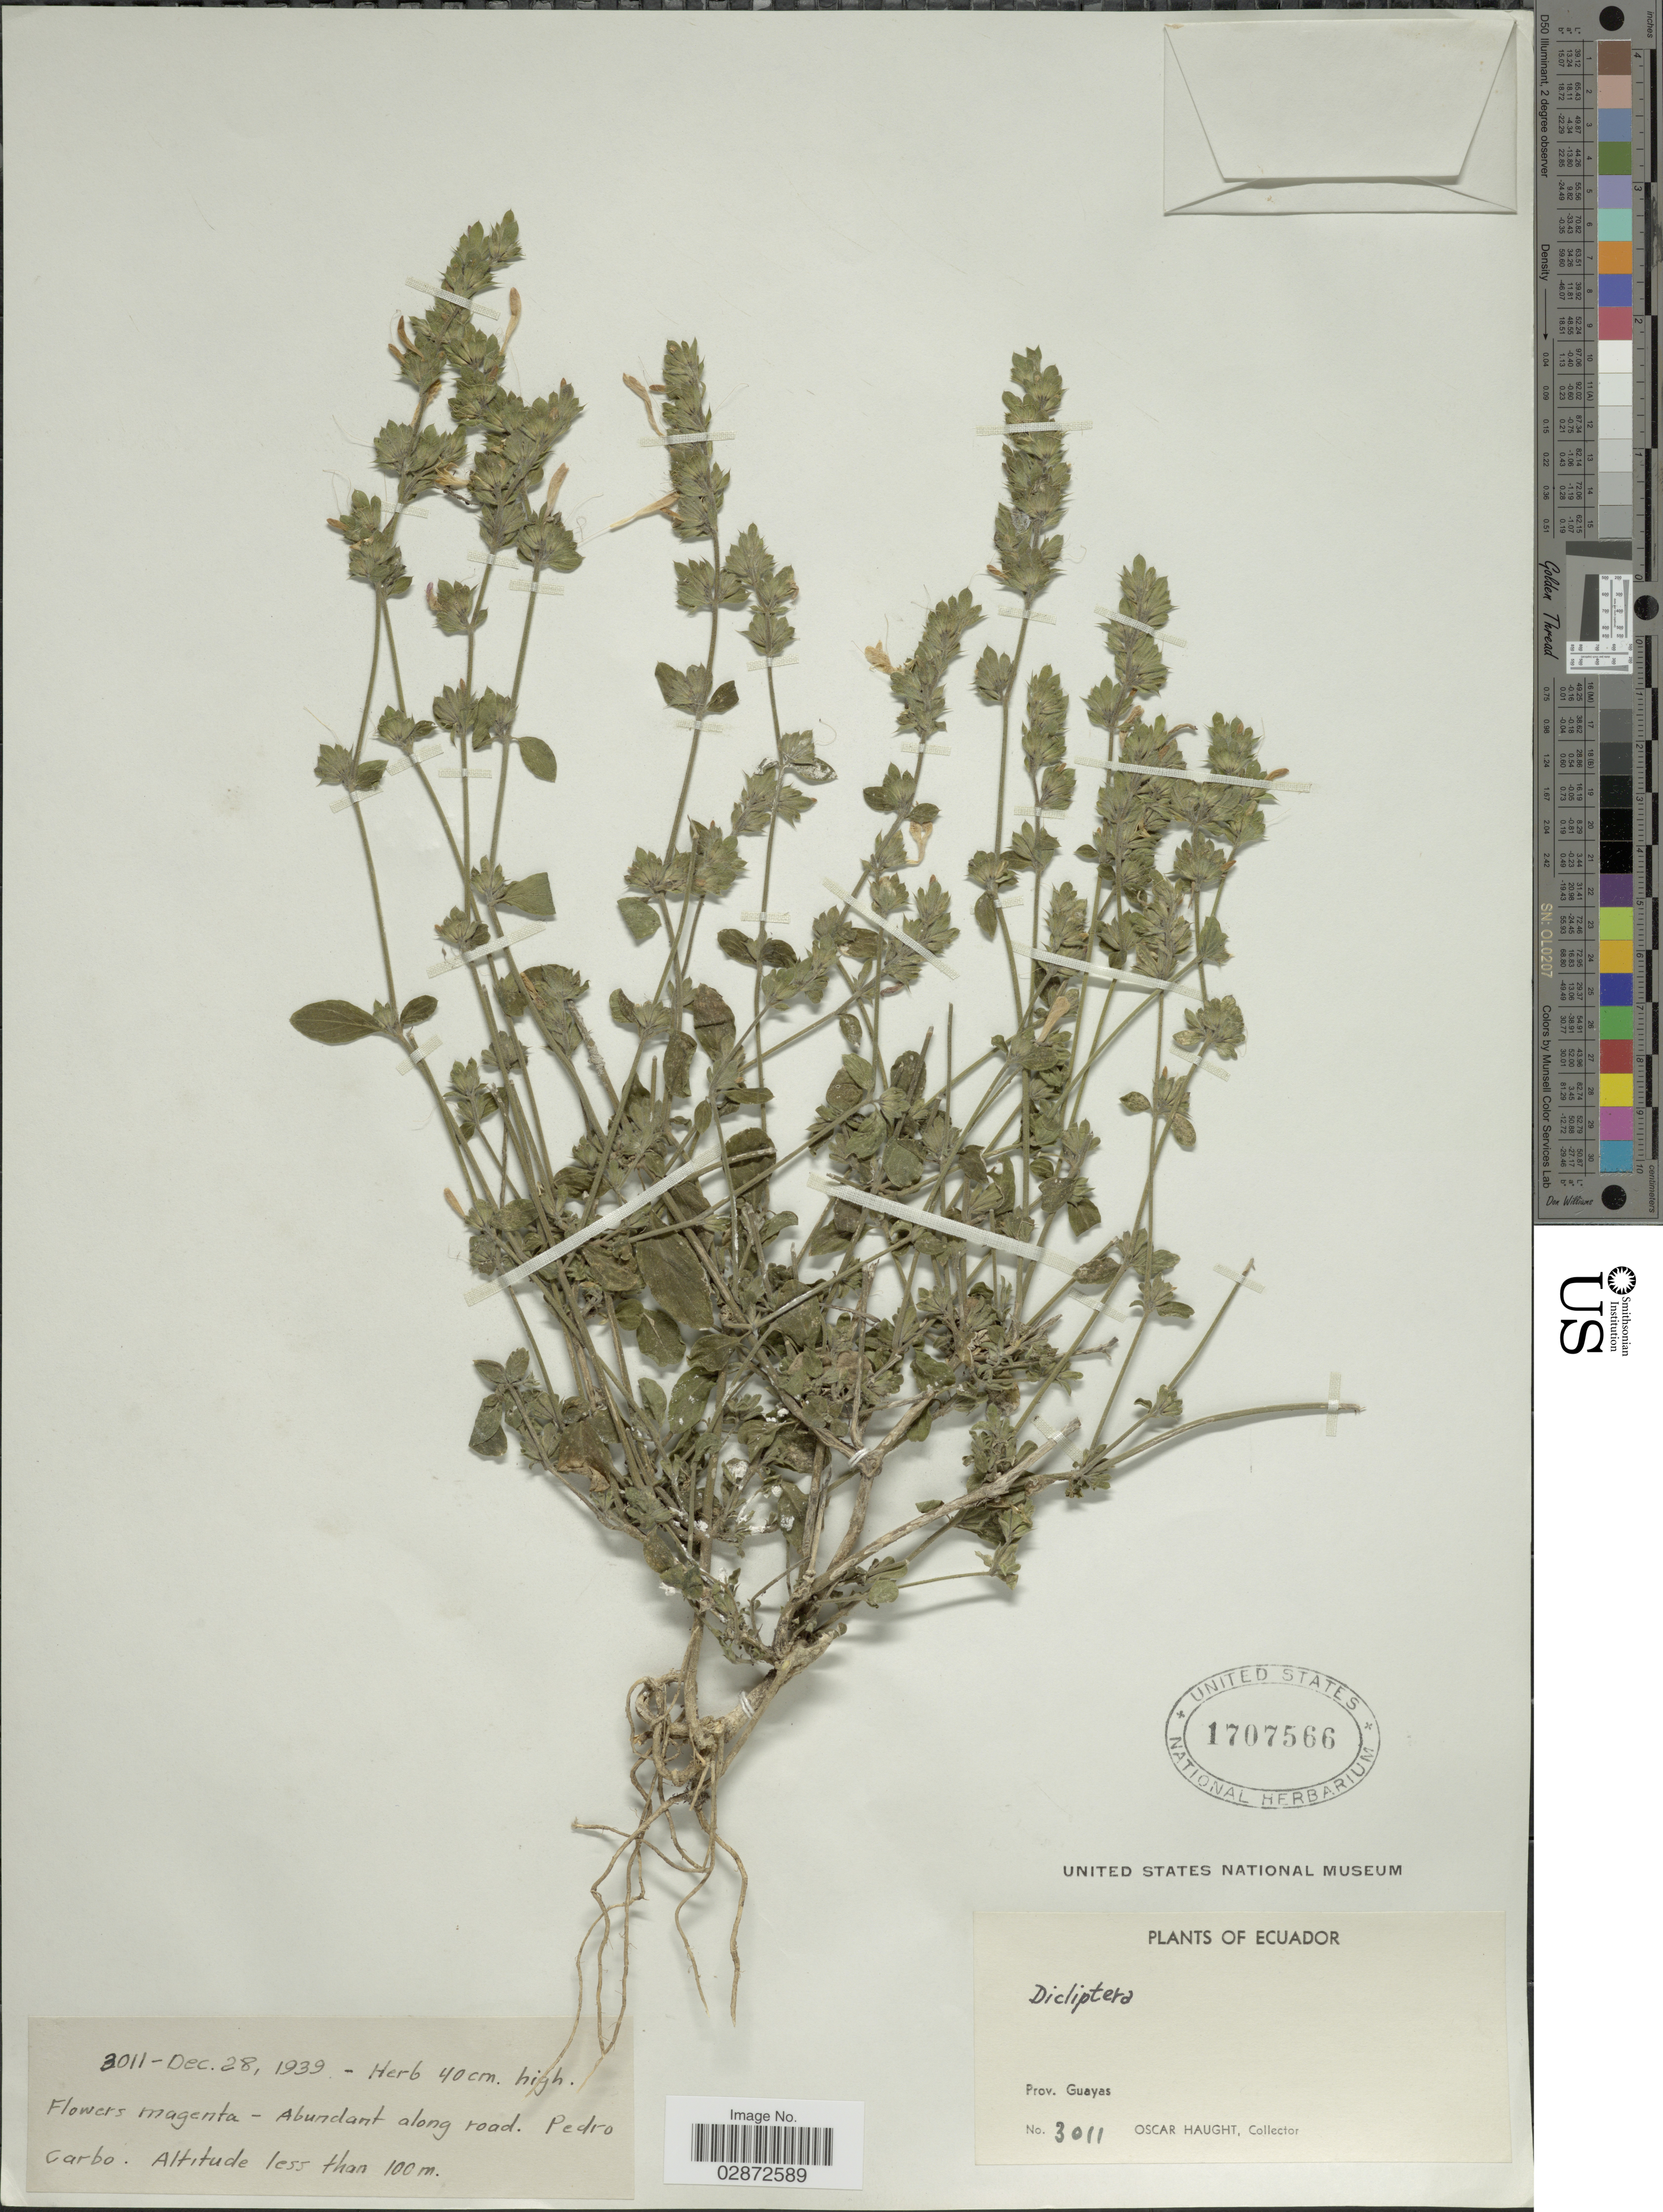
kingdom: Plantae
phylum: Tracheophyta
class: Magnoliopsida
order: Lamiales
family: Acanthaceae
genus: Dicliptera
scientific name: Dicliptera unguiculata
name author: Nees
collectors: O. L. Haught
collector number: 3011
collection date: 1939-12-28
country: Ecuador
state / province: Guayas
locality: Along road. Pedro Carbo.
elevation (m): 100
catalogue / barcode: US 1707566